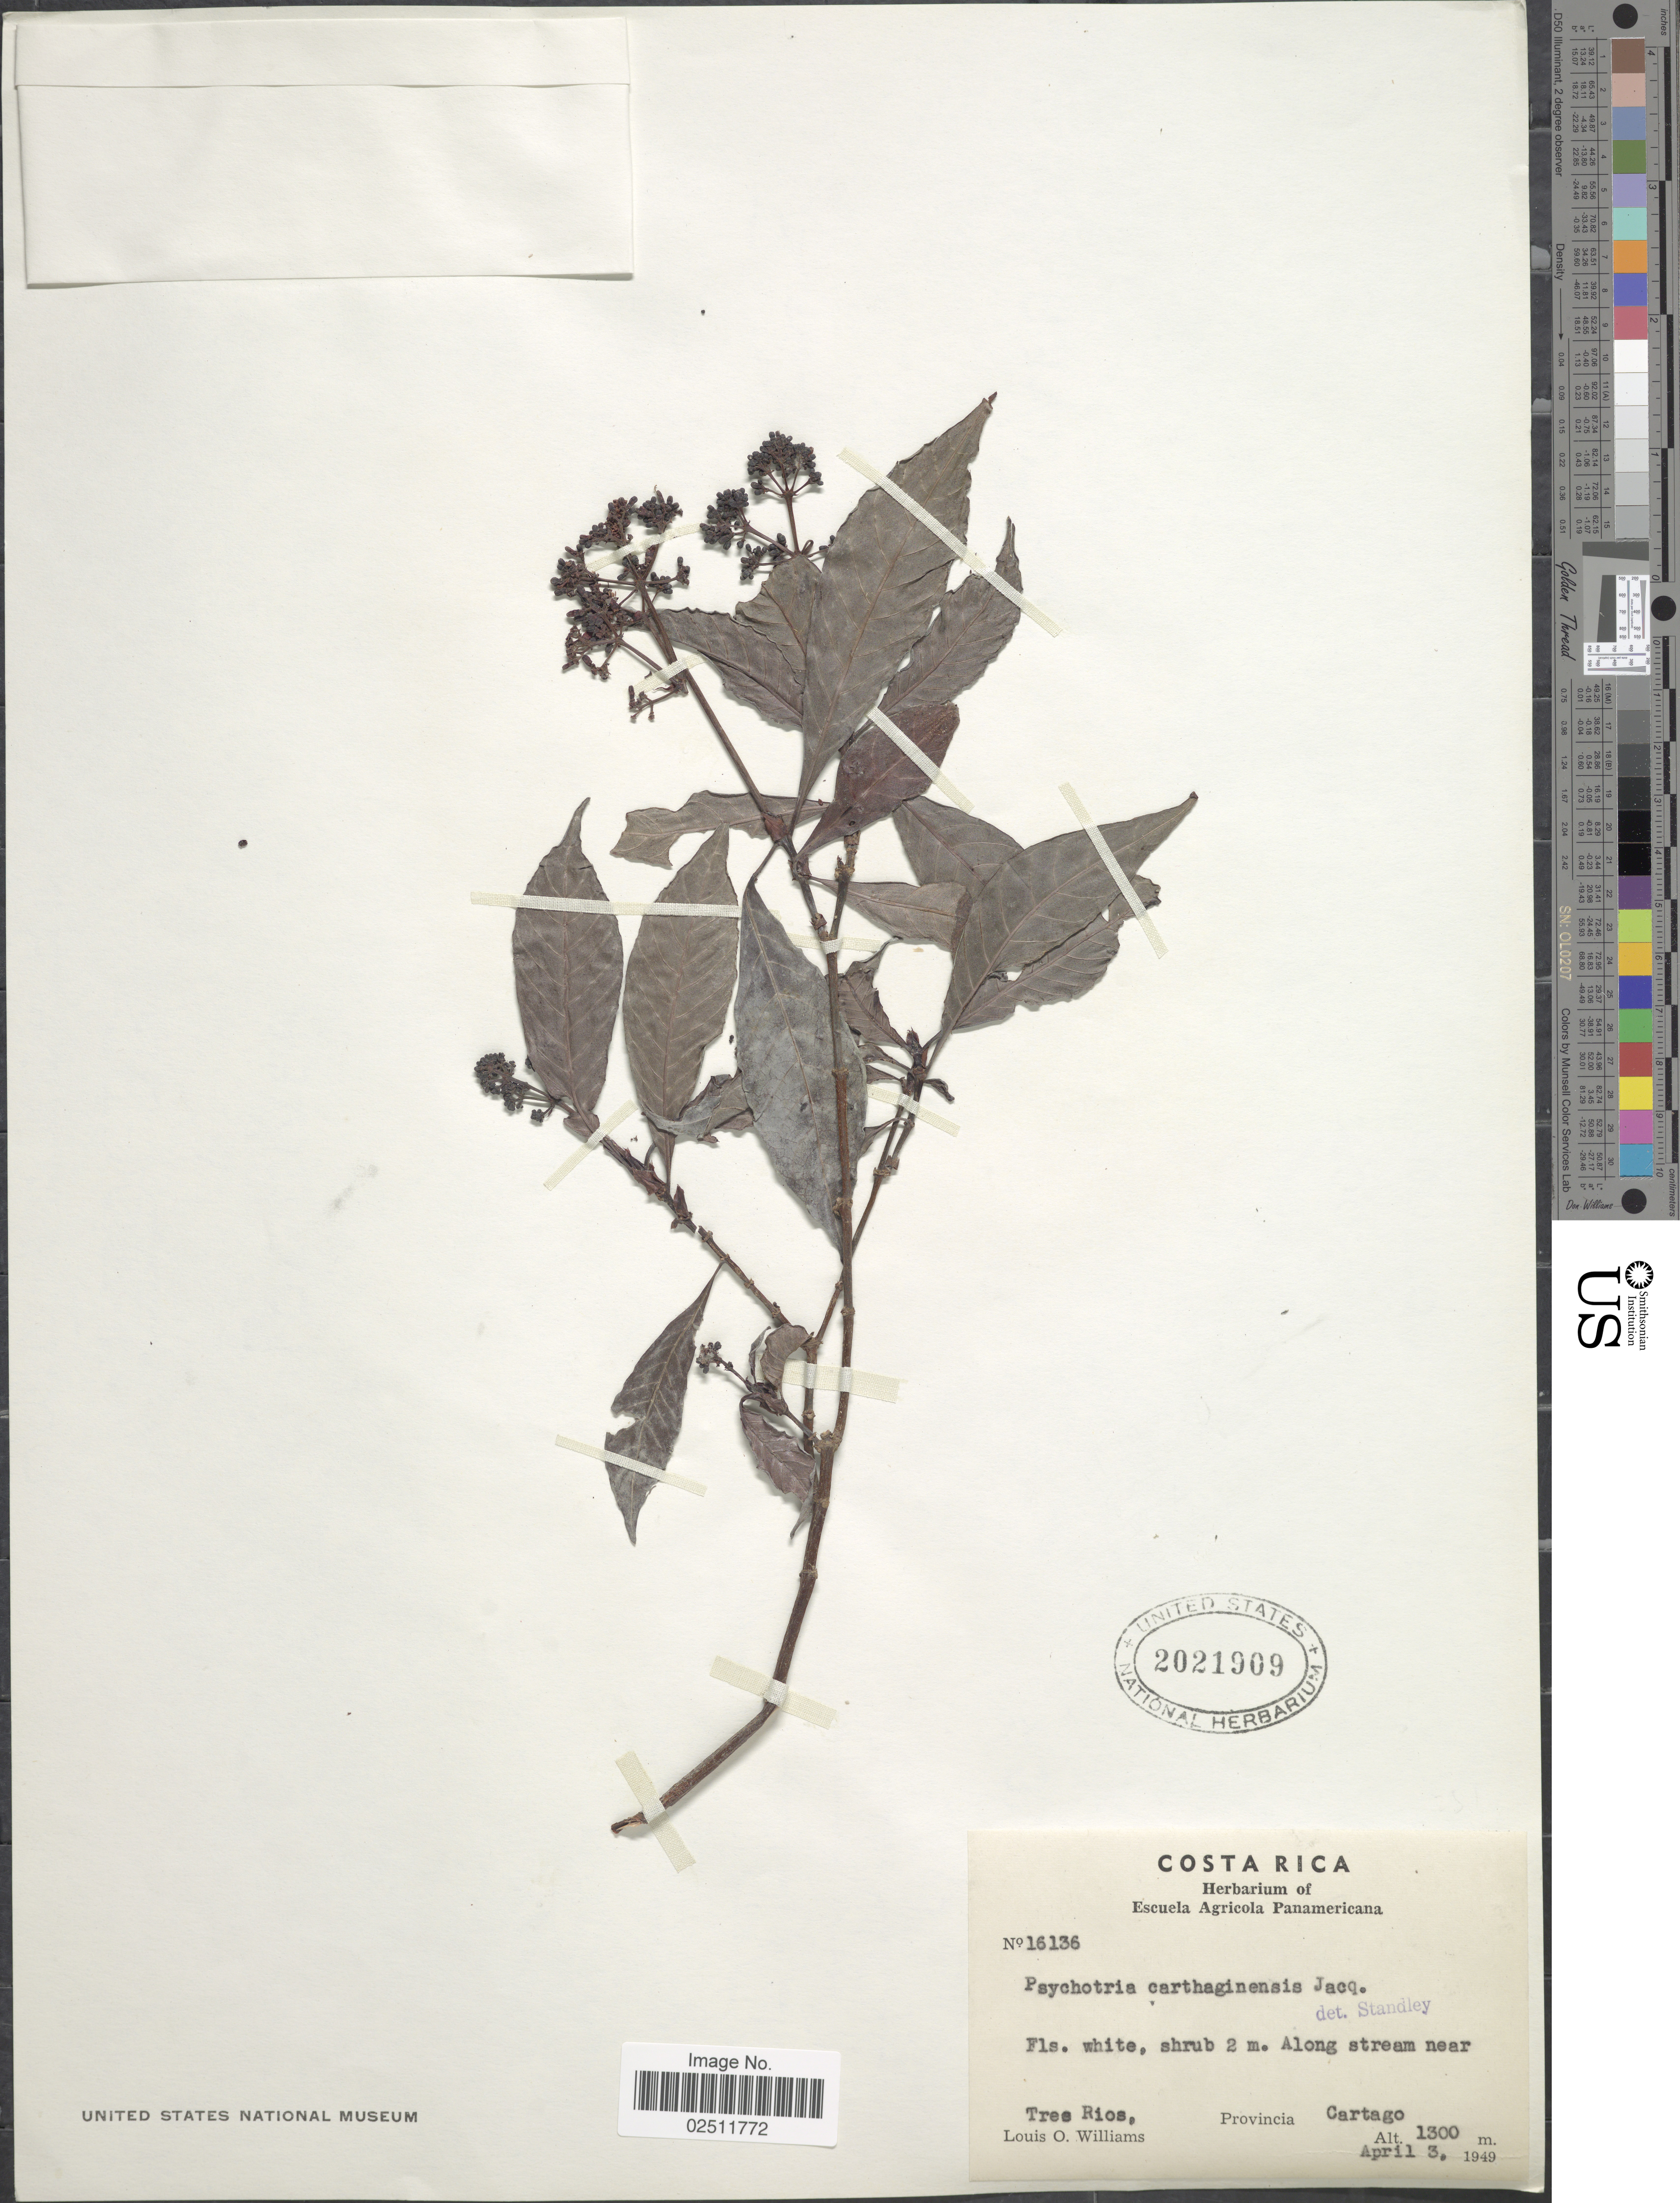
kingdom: Plantae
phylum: Tracheophyta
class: Magnoliopsida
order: Gentianales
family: Rubiaceae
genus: Psychotria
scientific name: Psychotria carthagenensis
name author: Jacq.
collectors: L. O. Williams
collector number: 16136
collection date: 1949-04-03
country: Costa Rica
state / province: Cartago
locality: Along stream near Tres Rios.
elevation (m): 1300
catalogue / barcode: US 2021909